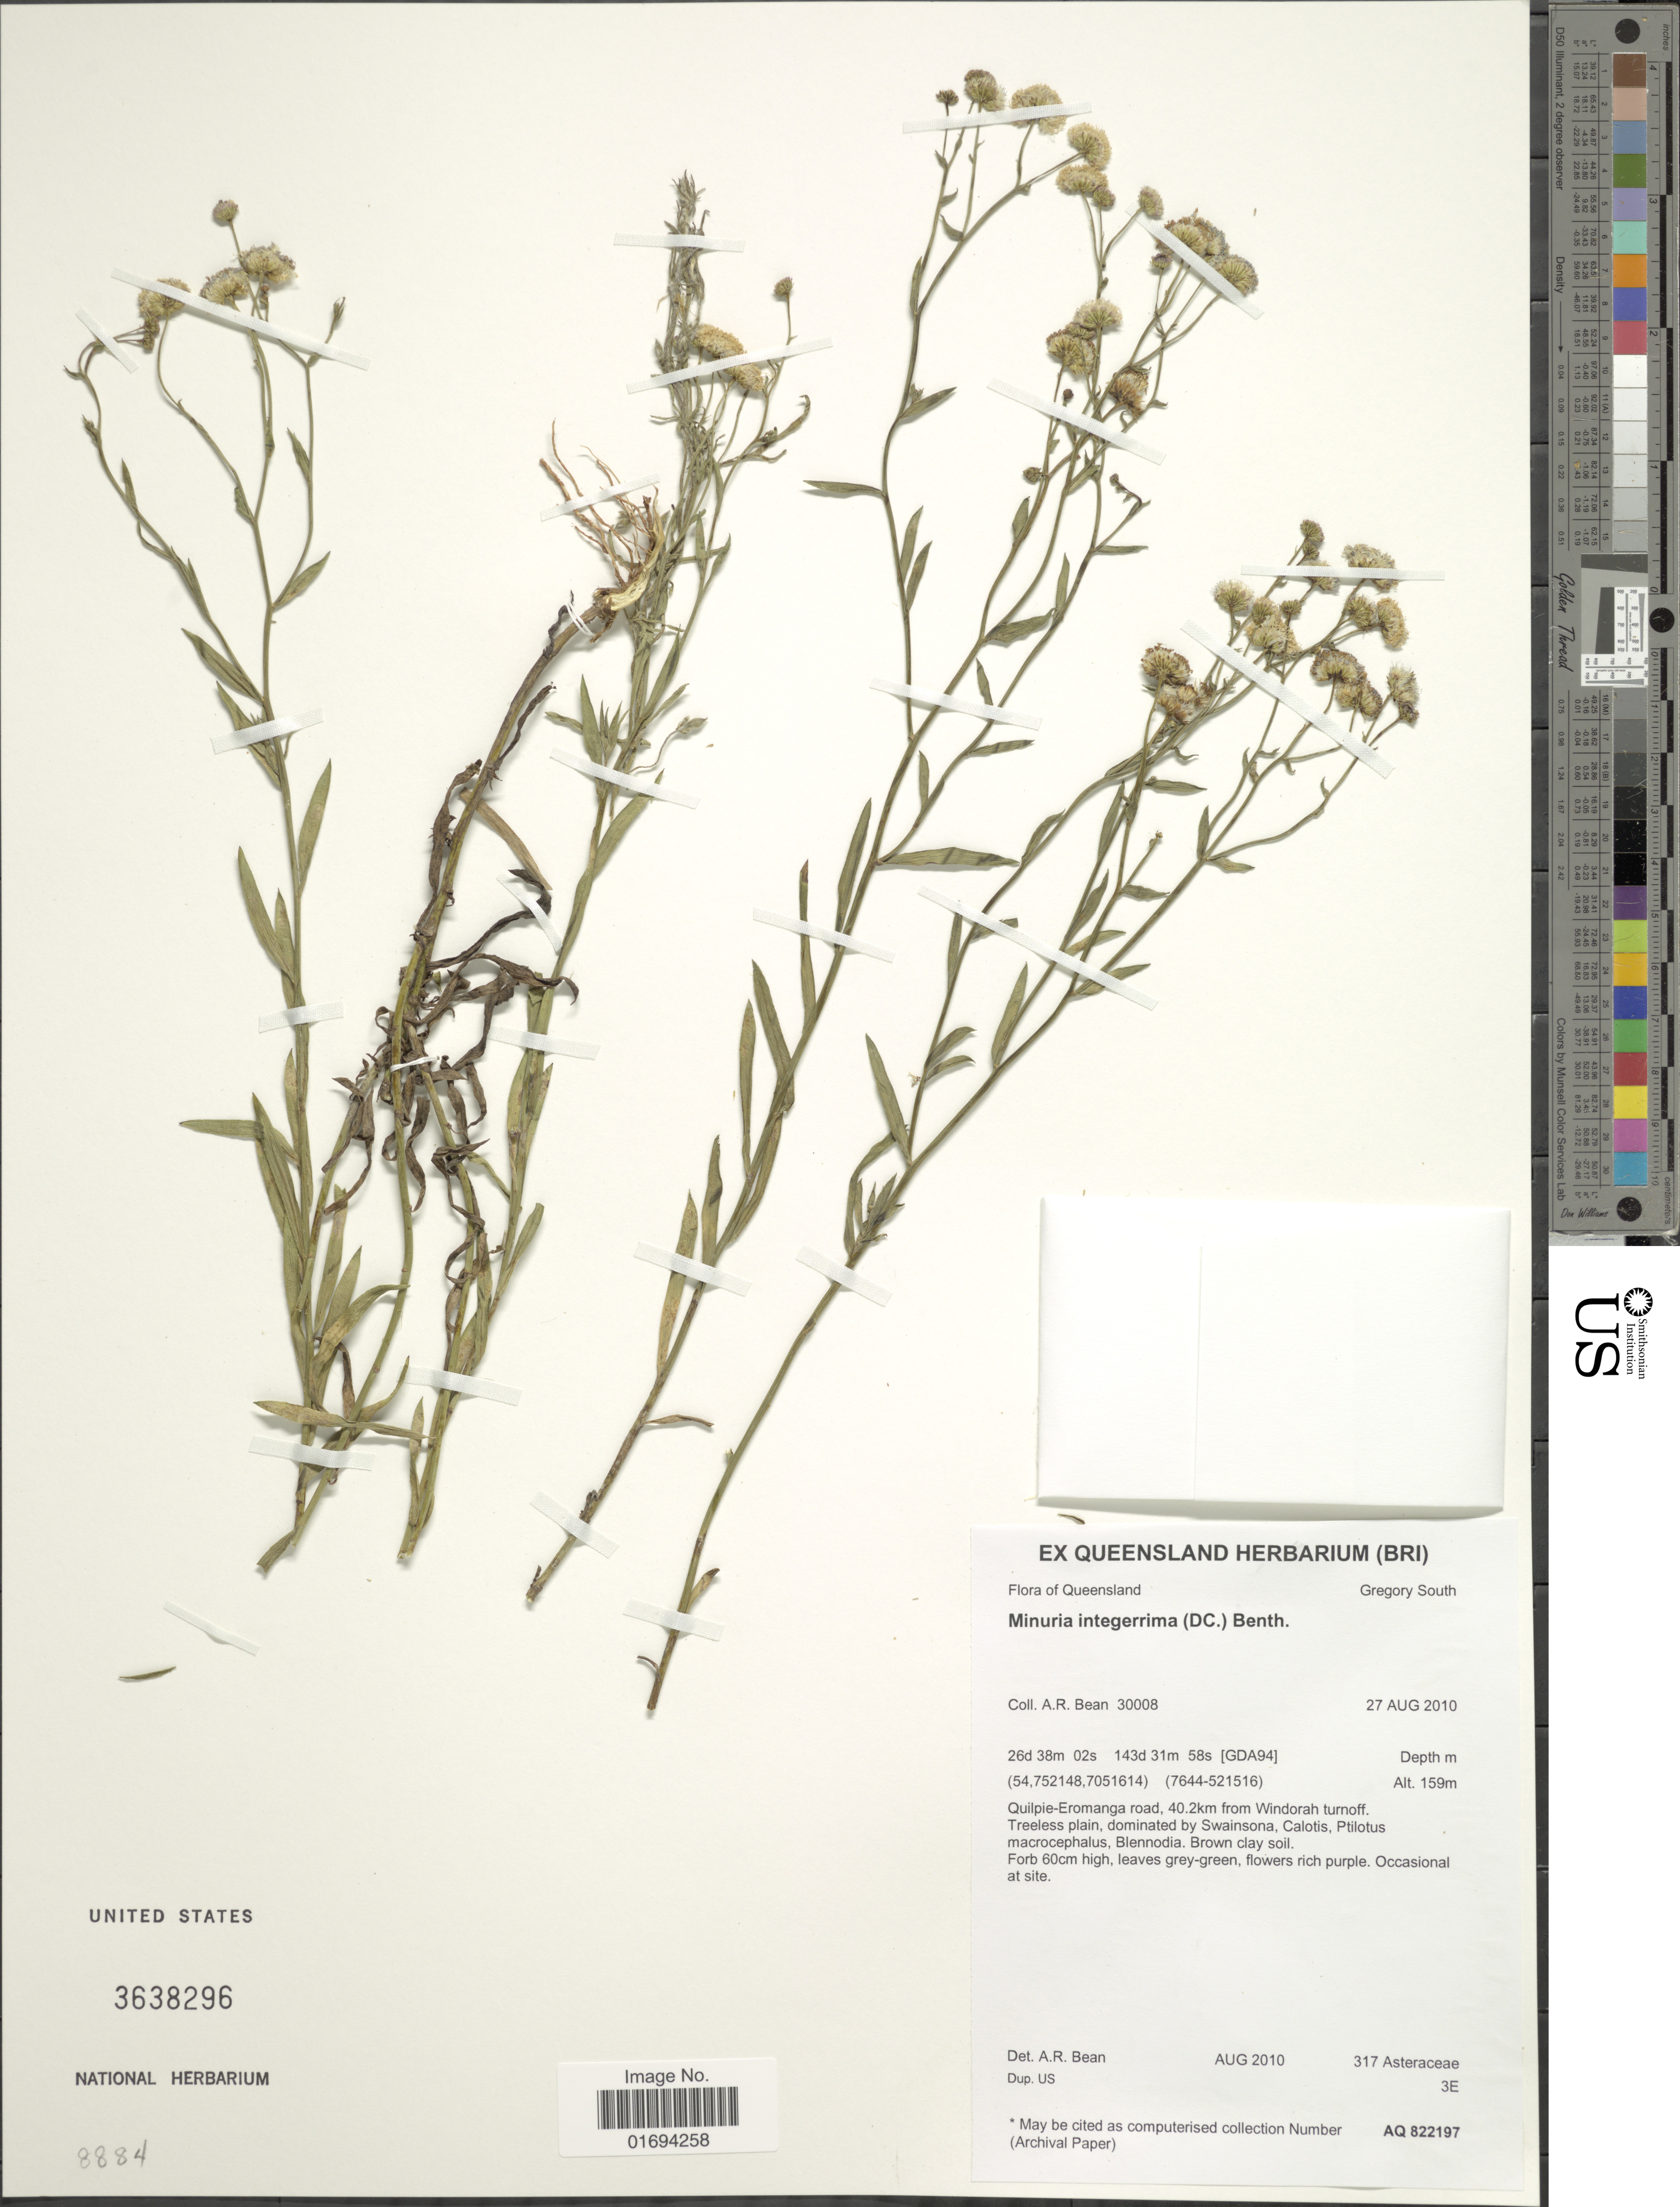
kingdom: Plantae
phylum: Tracheophyta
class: Magnoliopsida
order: Asterales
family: Asteraceae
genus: Minuria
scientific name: Minuria integerrima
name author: (DC.) Benth.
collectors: A. R. Bean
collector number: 30008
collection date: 2010-08-27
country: Australia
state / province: Queensland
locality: Quilpie-Eromanga road, 40.2km from Windorah turnoff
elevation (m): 159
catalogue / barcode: US 3638296